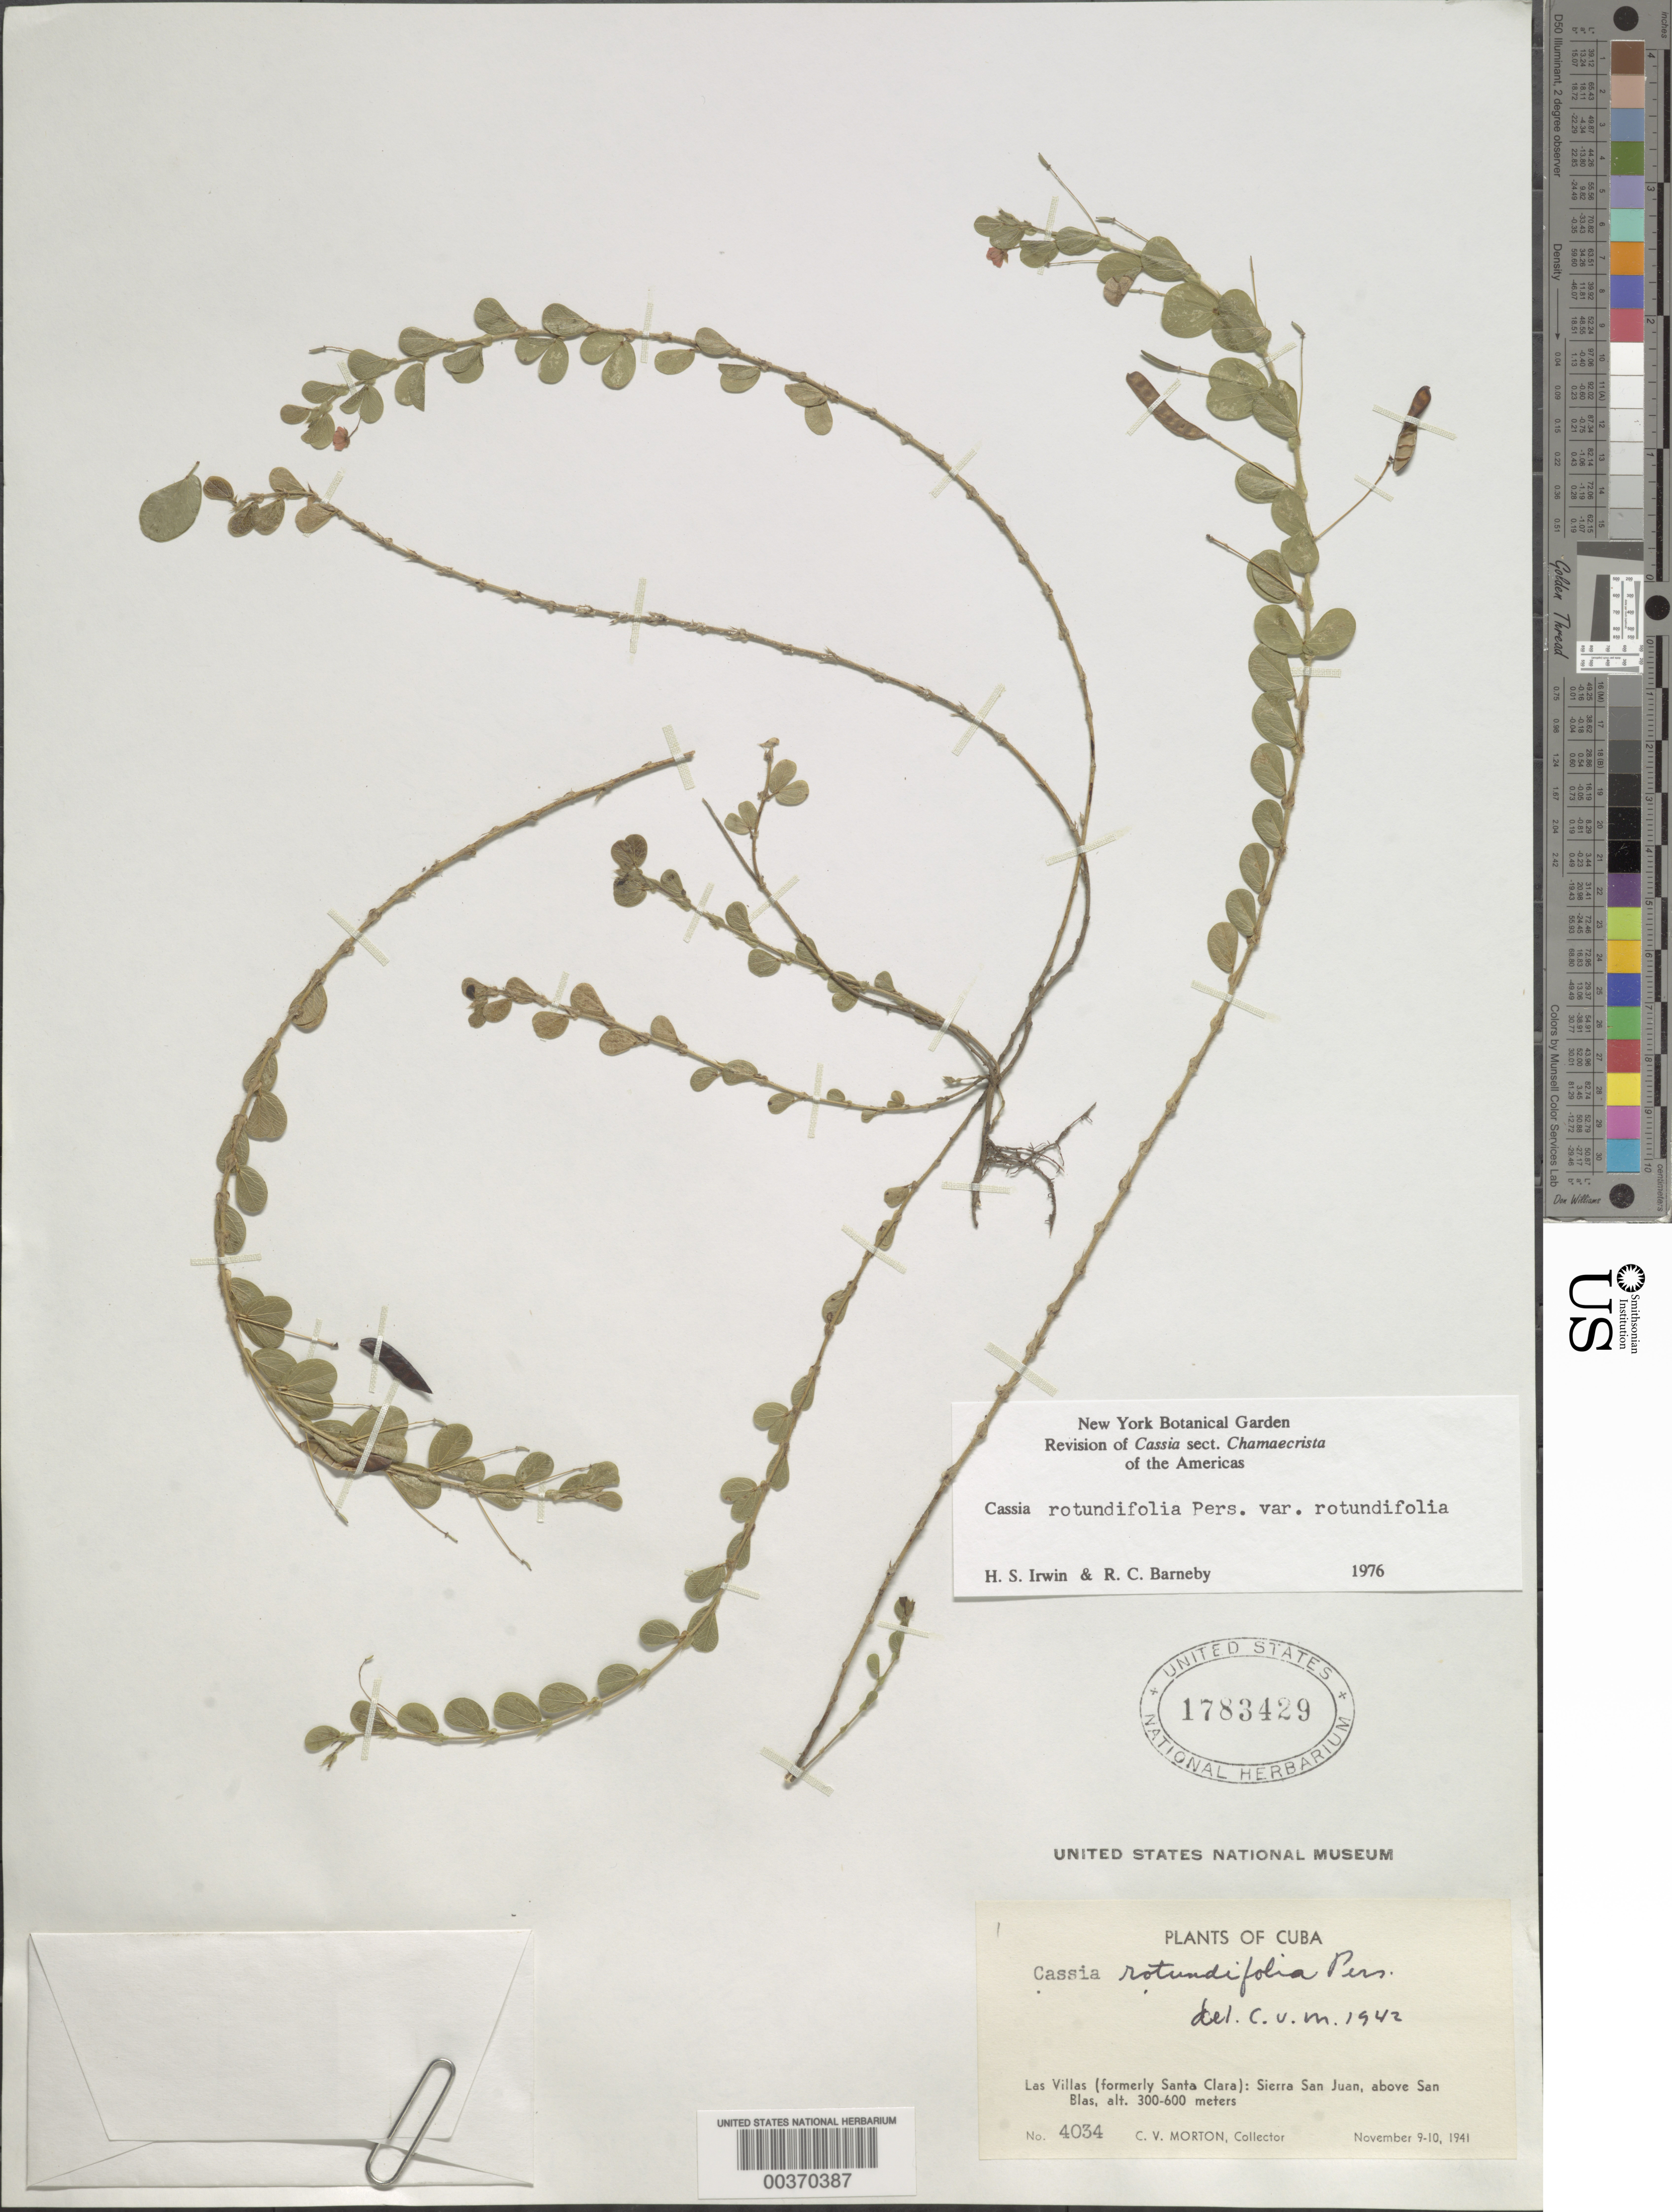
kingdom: Plantae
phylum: Tracheophyta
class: Magnoliopsida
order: Fabales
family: Fabaceae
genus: Chamaecrista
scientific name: Chamaecrista rotundifolia var. rotundifolia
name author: (Pers.) Greene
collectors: C. V. Morton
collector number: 4034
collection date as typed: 09 Nov 1941 to 10 Nov 1941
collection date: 1941-11-09/1941-11-10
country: Cuba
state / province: Las Villas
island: Greater Antilles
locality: Sierra san juan, above san blas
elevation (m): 300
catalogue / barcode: US 1783429